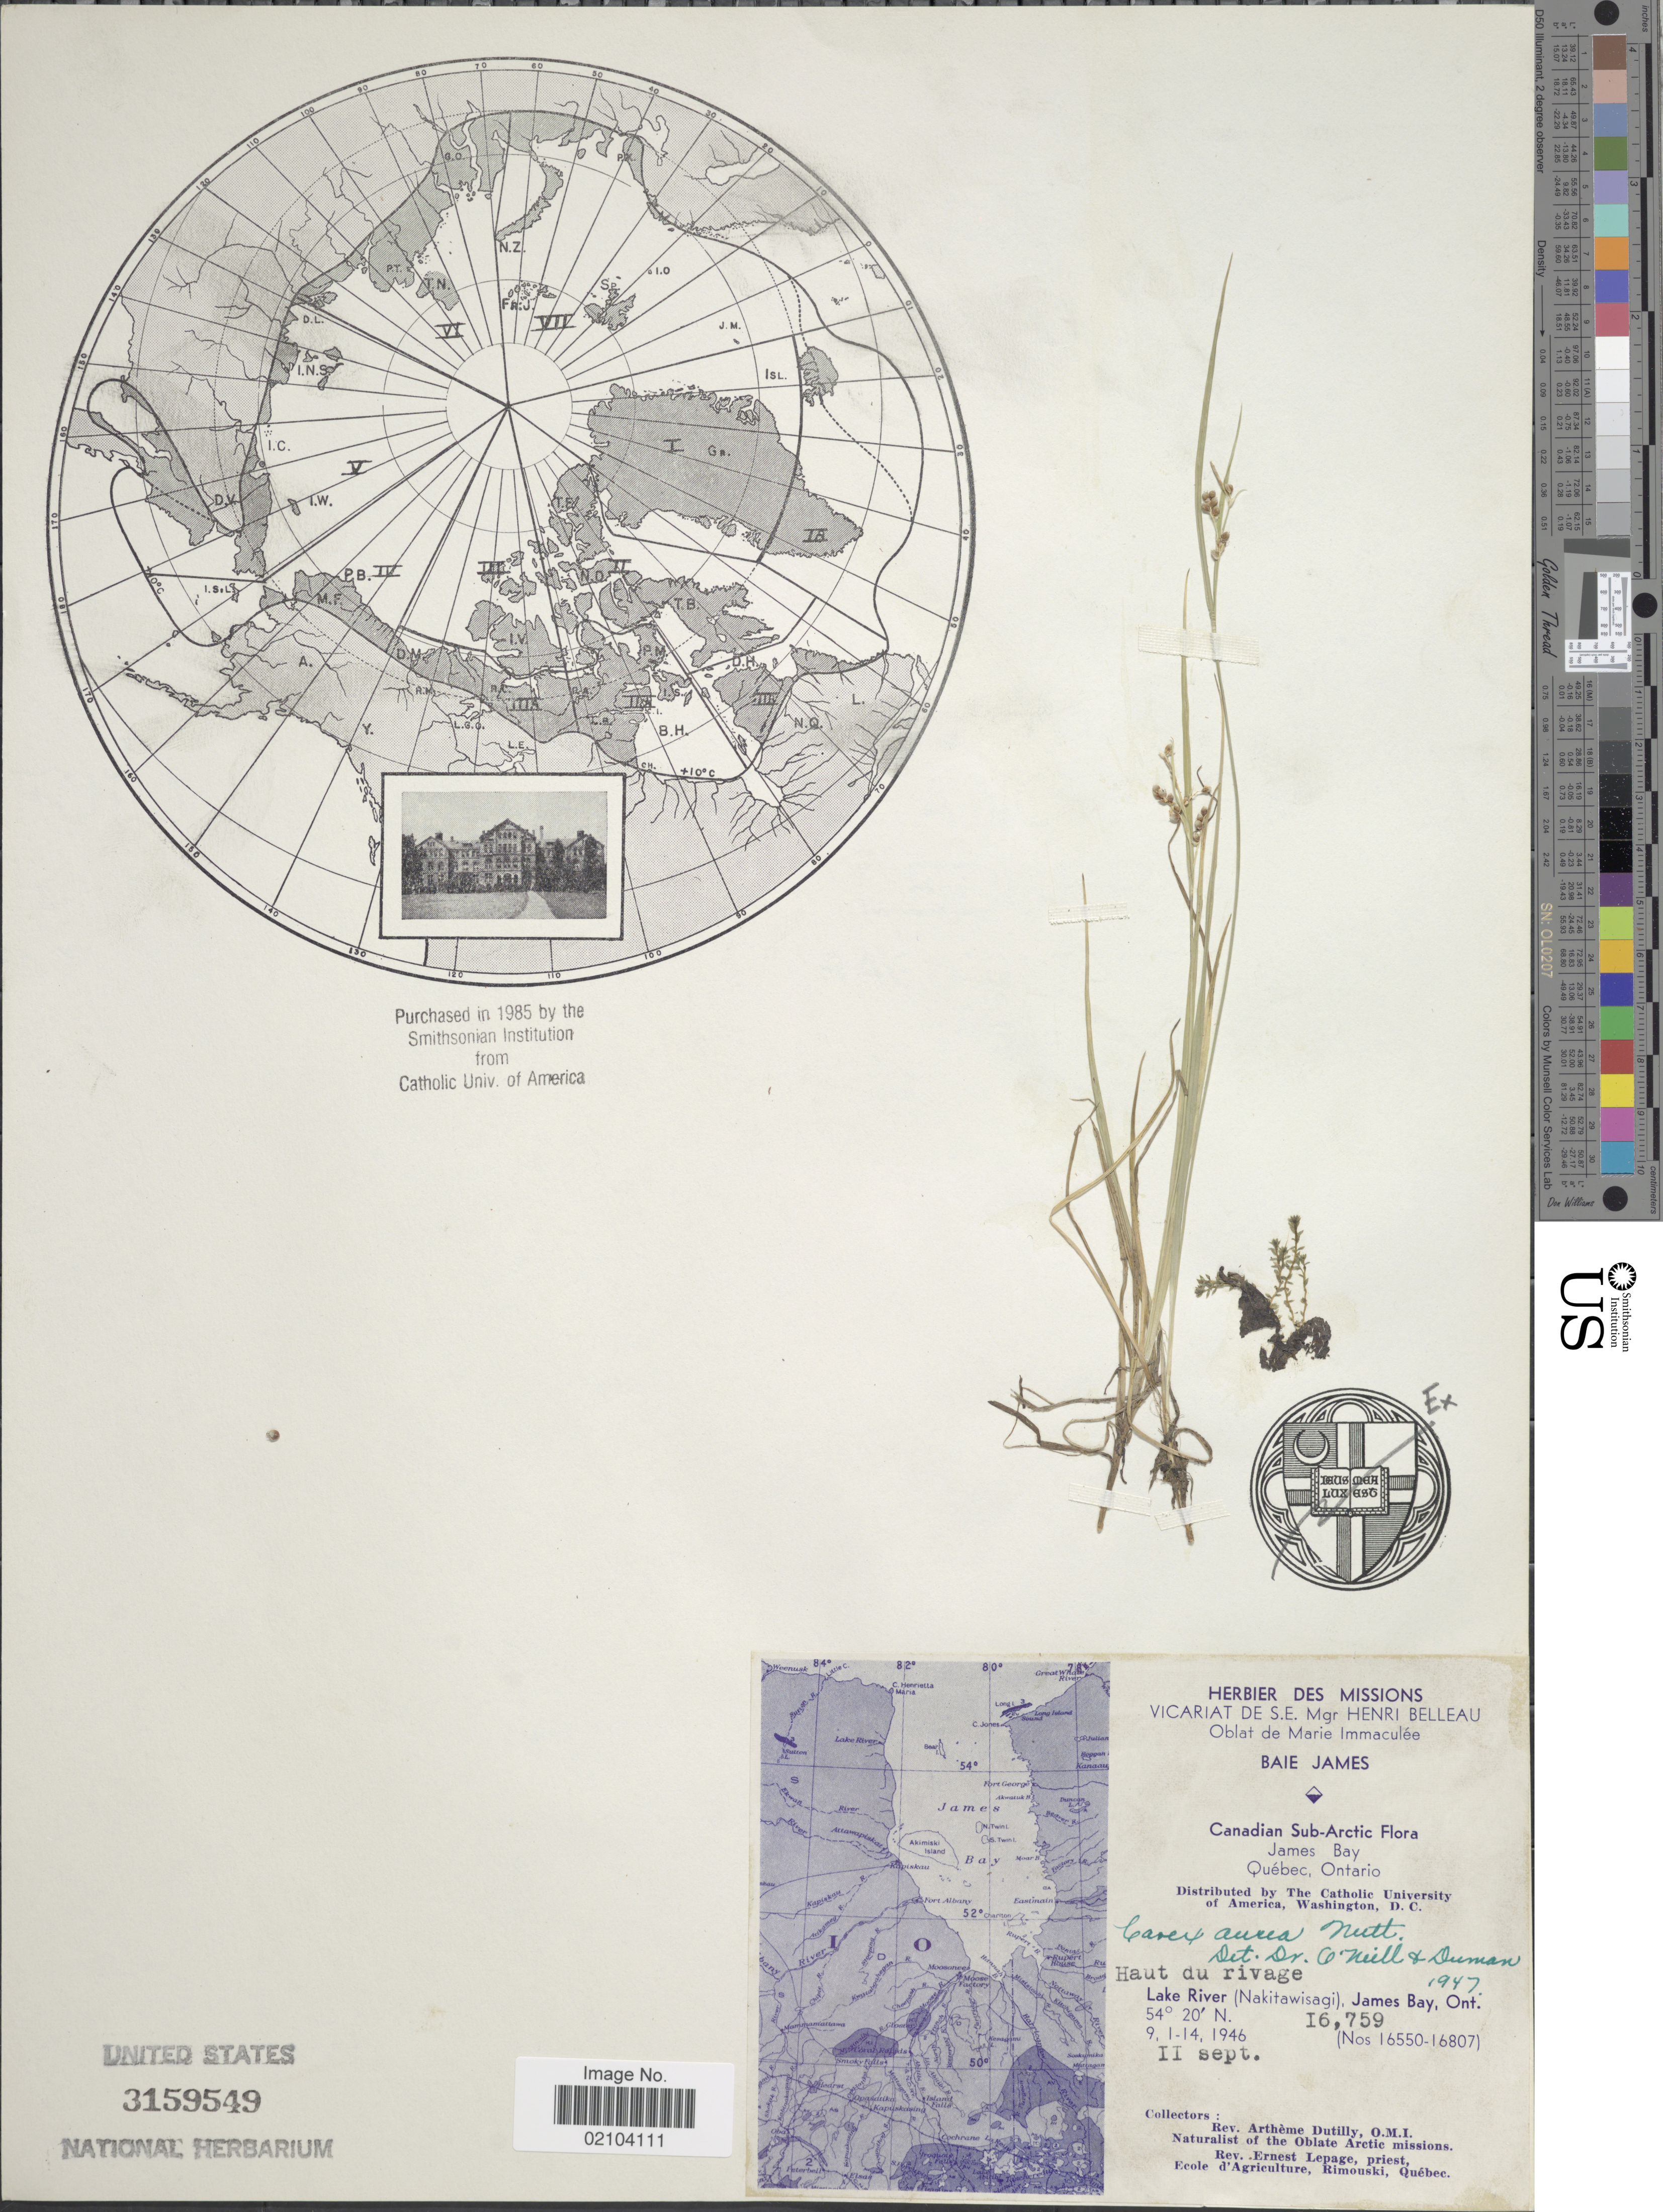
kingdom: Plantae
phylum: Tracheophyta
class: Liliopsida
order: Poales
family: Cyperaceae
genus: Carex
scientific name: Carex aurea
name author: Nutt.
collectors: A. Dutilly & E. Lepage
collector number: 16759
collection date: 1946-09-11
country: Canada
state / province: Ontario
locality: Canadian Sub-Arctic. James Bay. Haut du rivage. Lake River (Nakitawisagi), James Bay, Ont.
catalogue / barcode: US 3159549